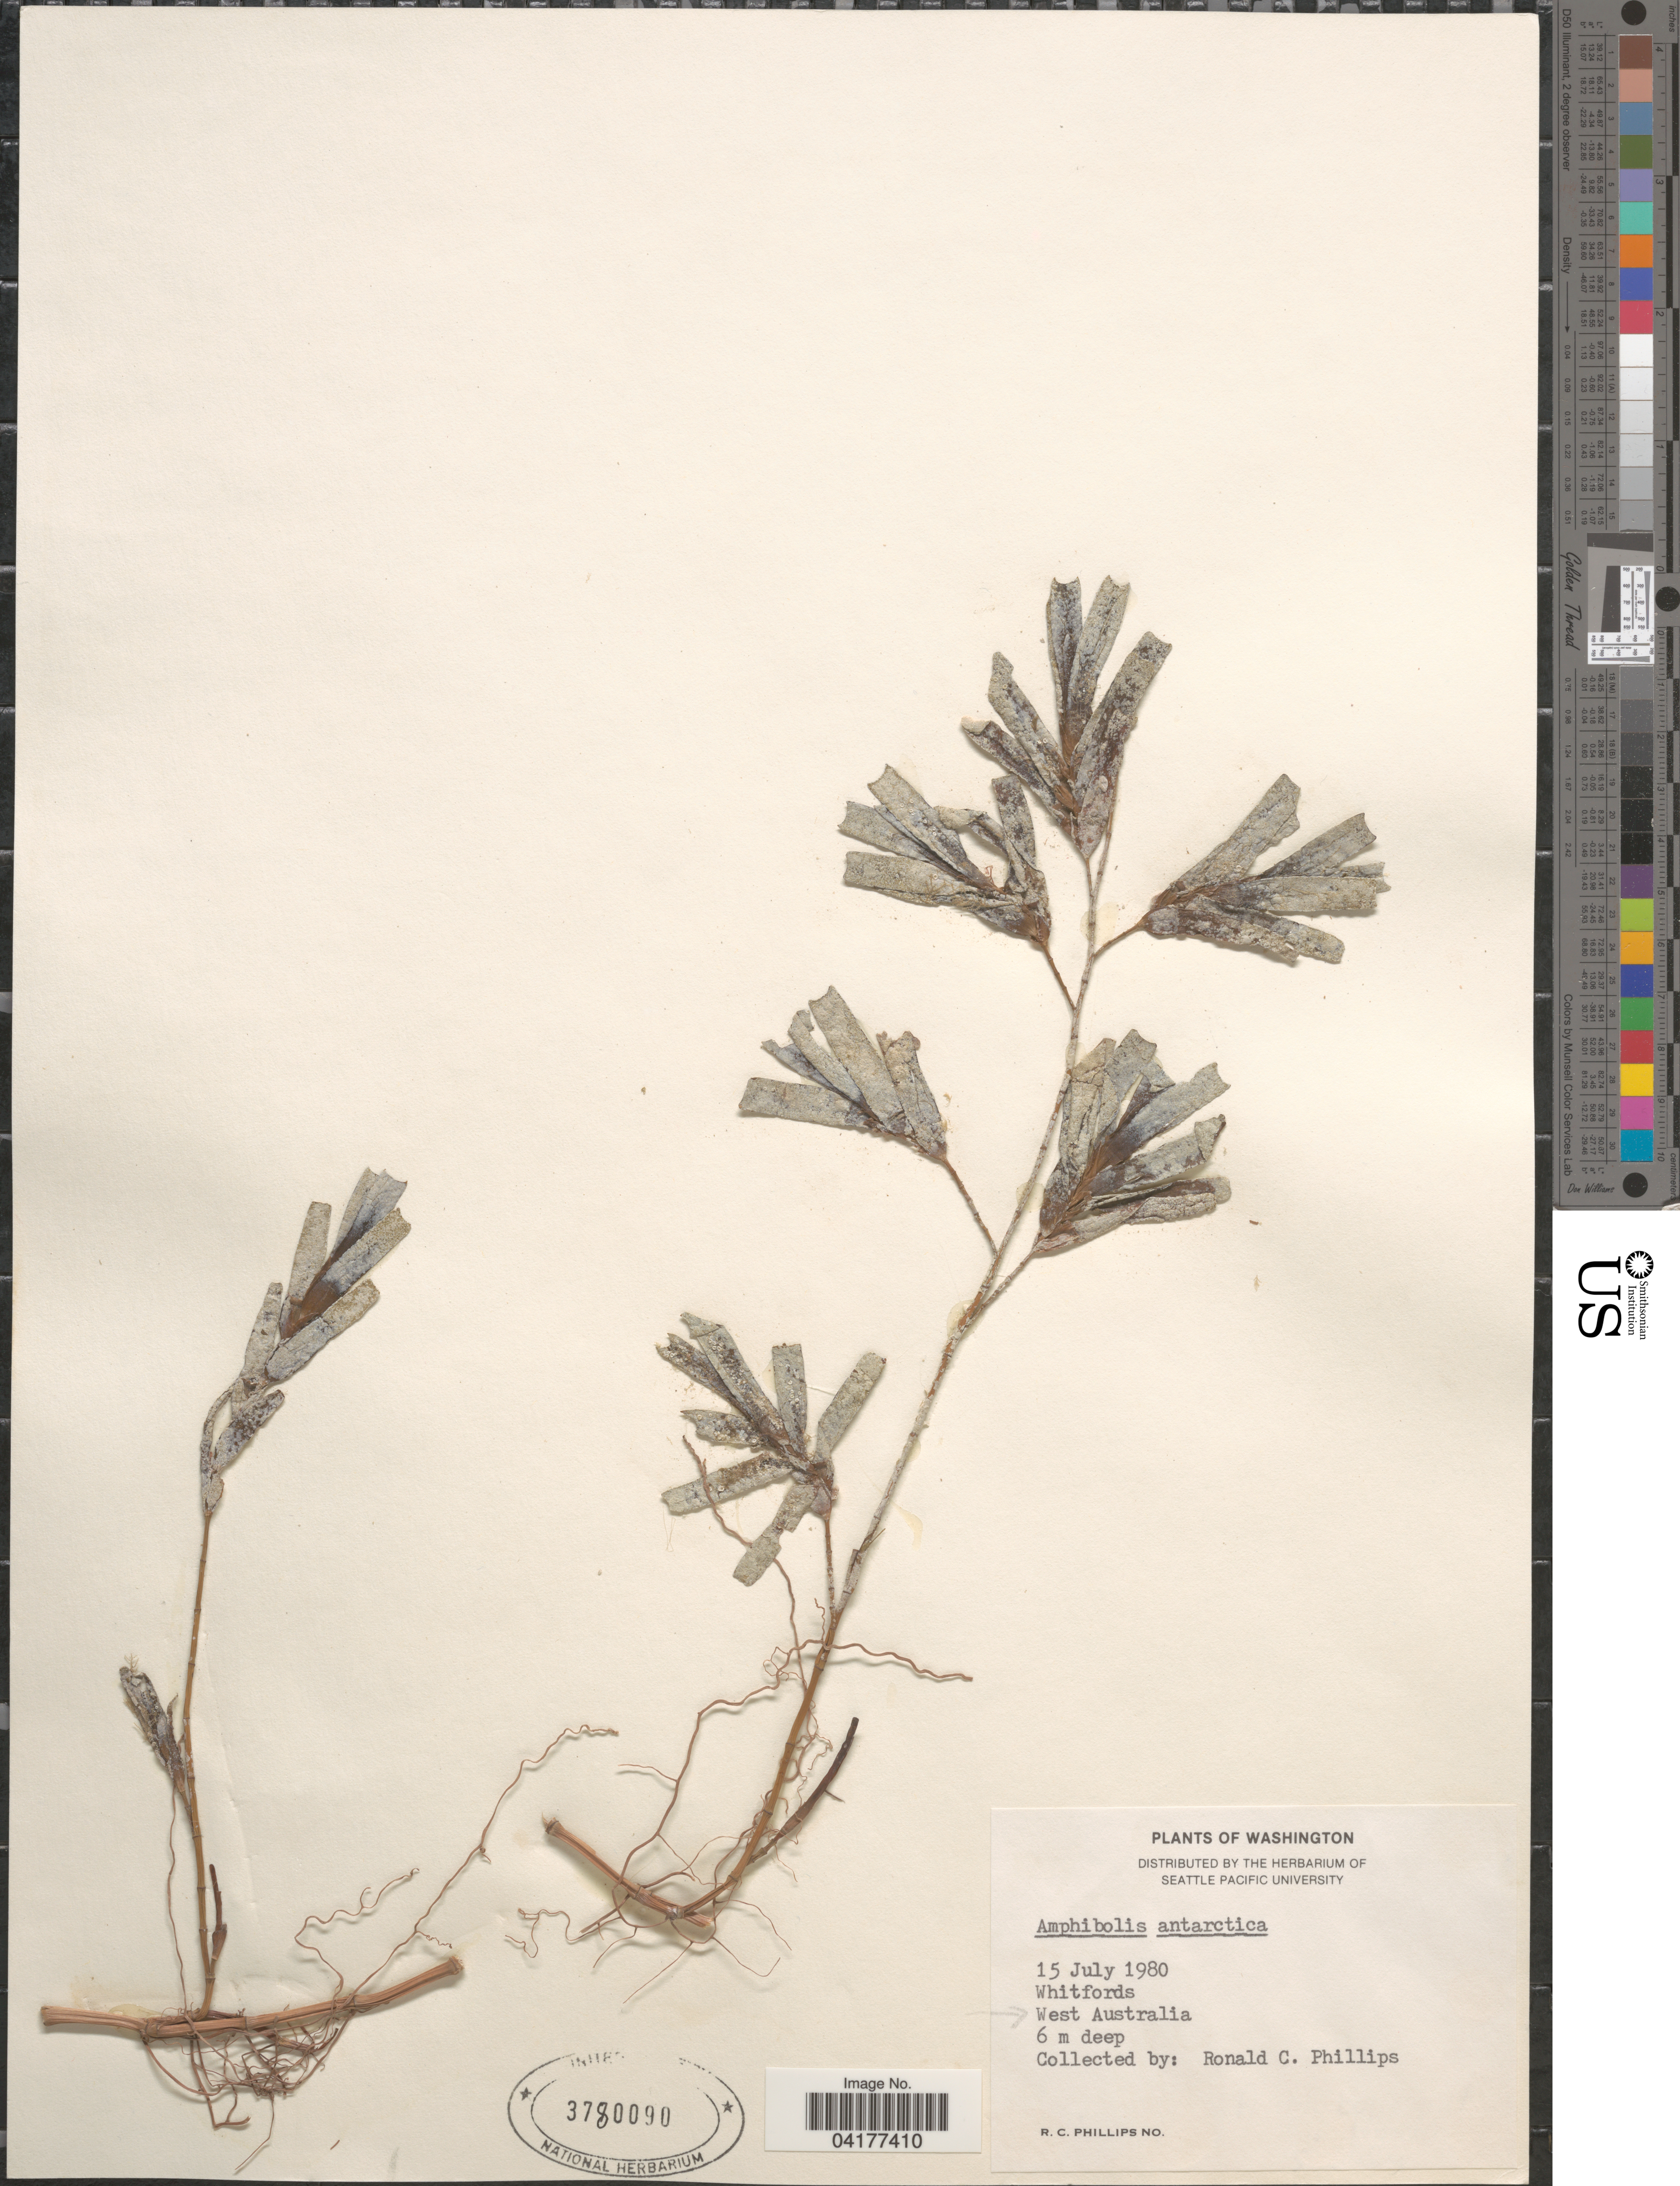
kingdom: Plantae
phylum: Tracheophyta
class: Liliopsida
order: Alismatales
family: Cymodoceaceae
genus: Amphibolis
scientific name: Amphibolis antarctica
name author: (Labill.) Asch.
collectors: R. C. Phillips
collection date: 1980-07-15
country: Australia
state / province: Western Australia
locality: Whitfords. West Australia.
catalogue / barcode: US 3780090